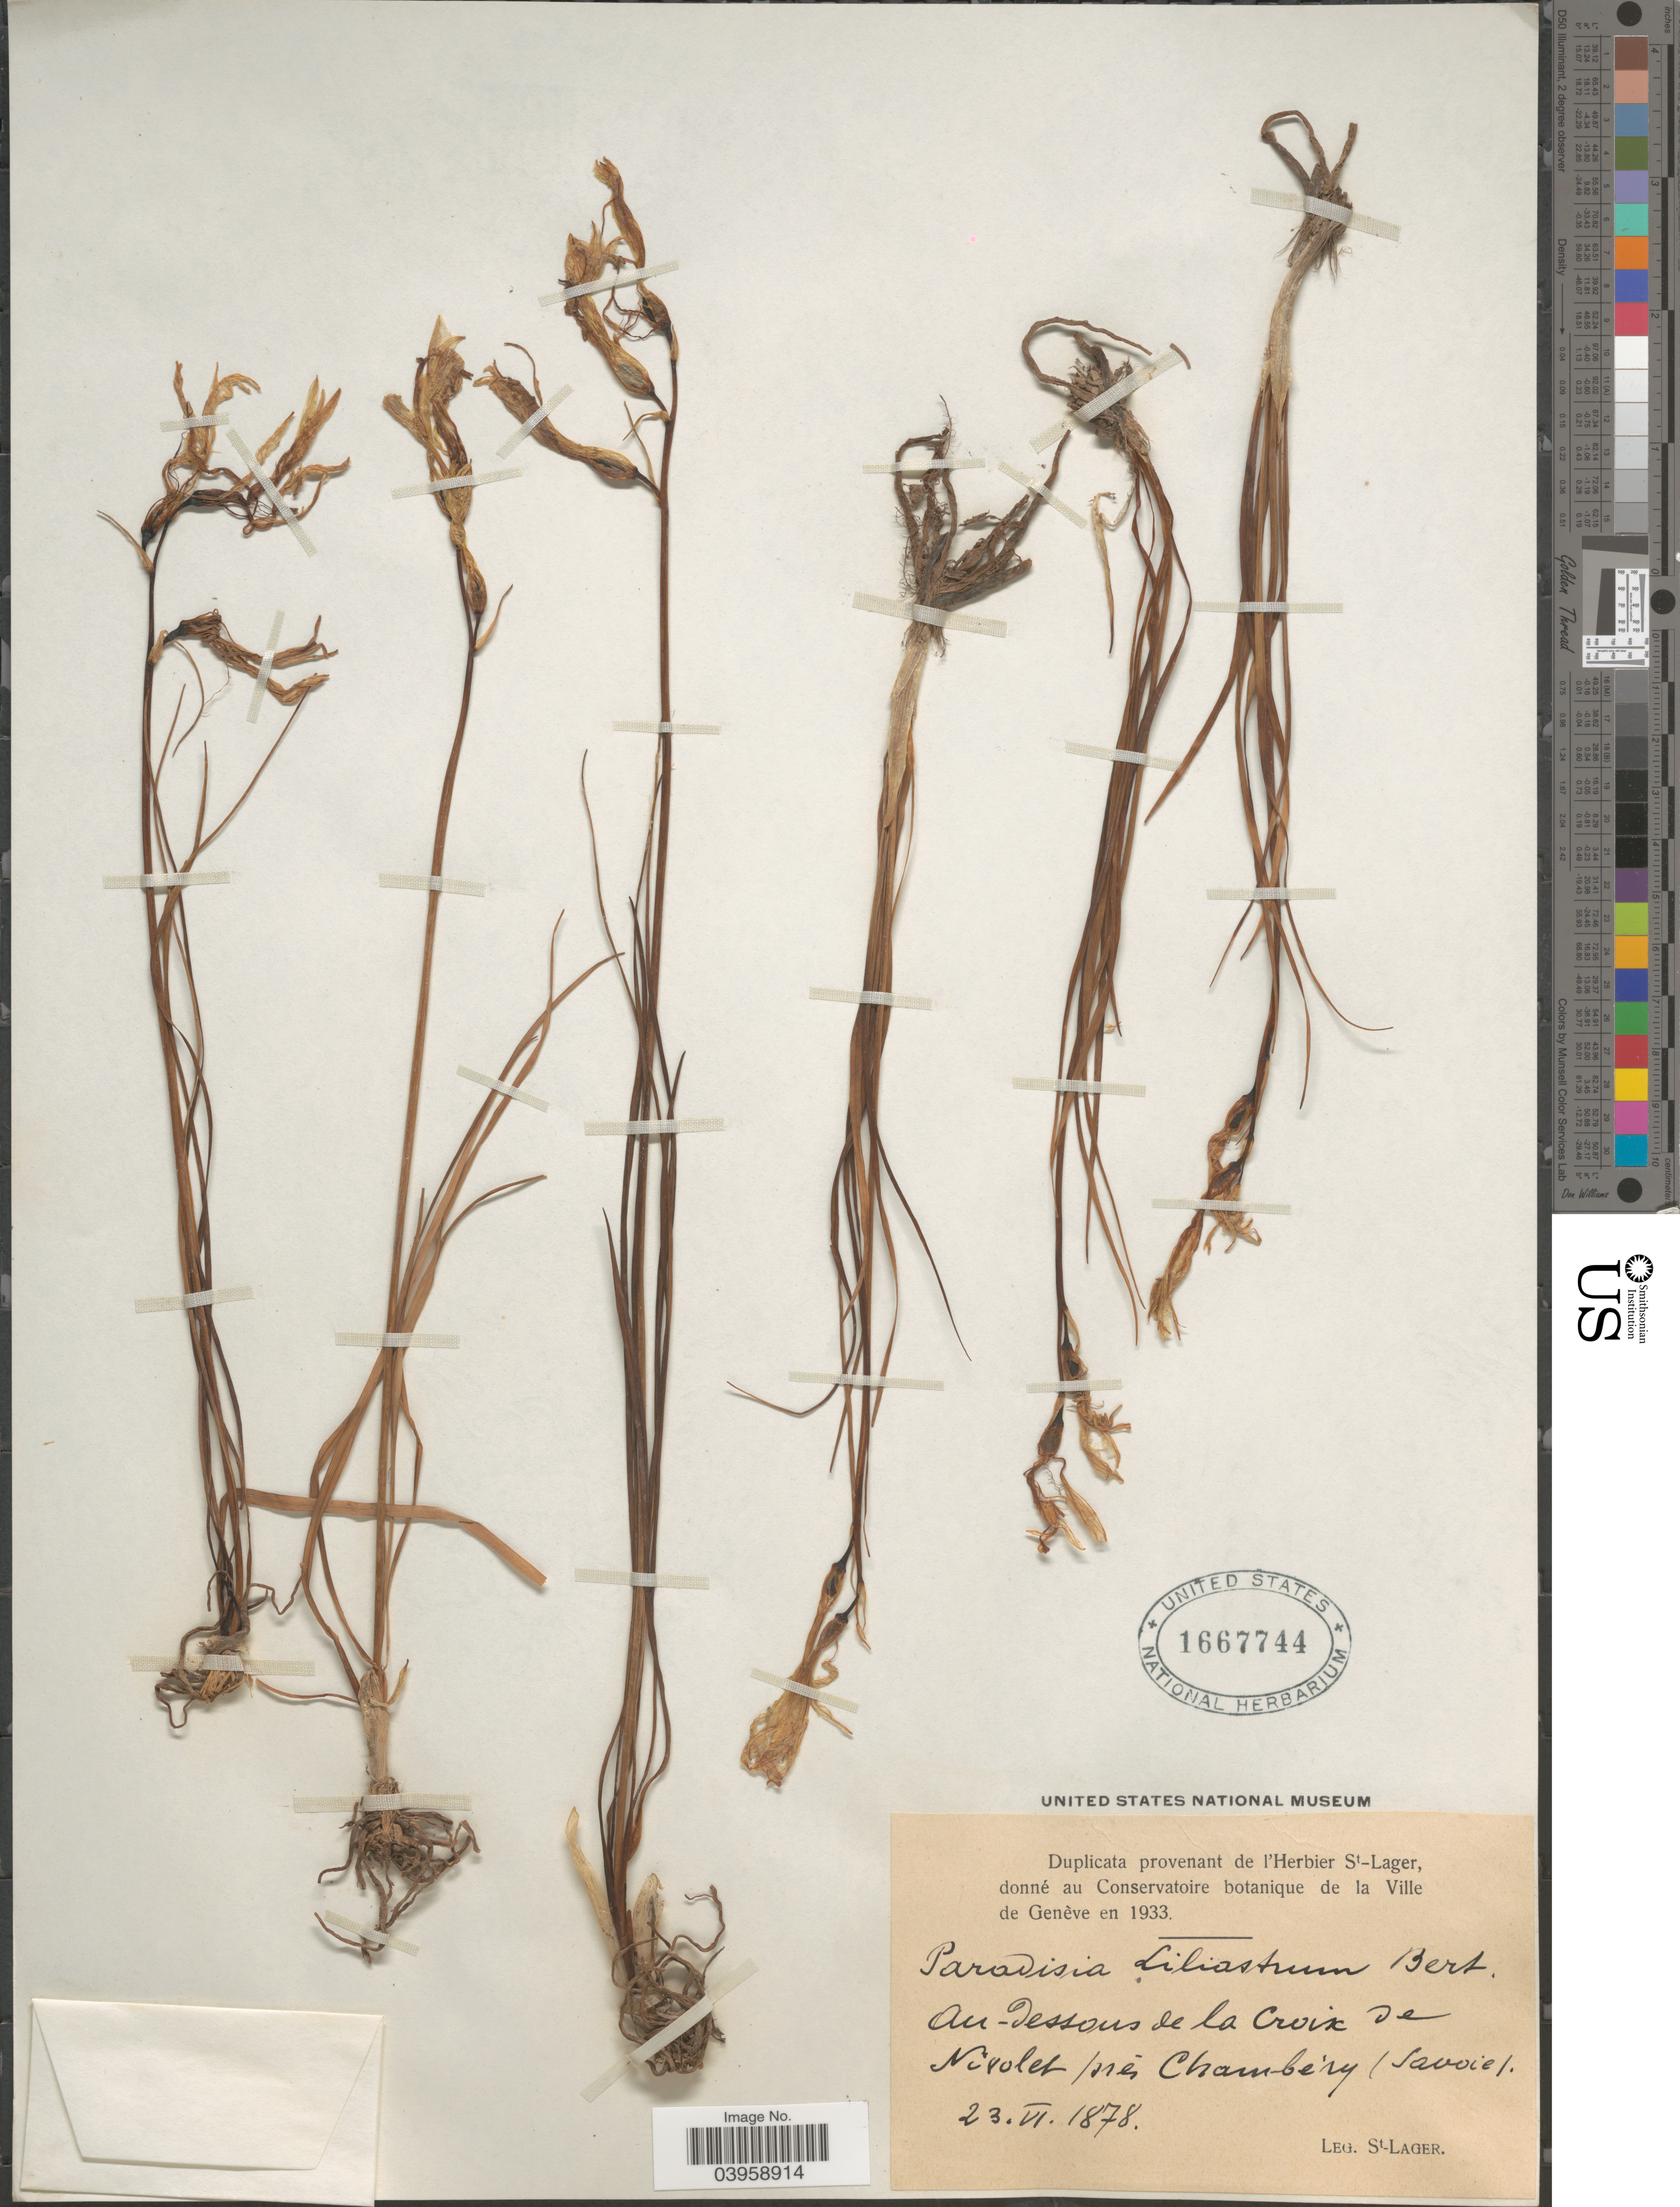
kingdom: Plantae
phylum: Tracheophyta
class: Liliopsida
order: Asparagales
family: Asparagaceae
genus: Paradisea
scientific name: Paradisea liliastrum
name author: Bertol.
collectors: -. St. Lager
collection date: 1878-06-23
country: France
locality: Au-dessons de la Croix de Nicolet prés Chambery (Savoie).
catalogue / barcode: US 1667744